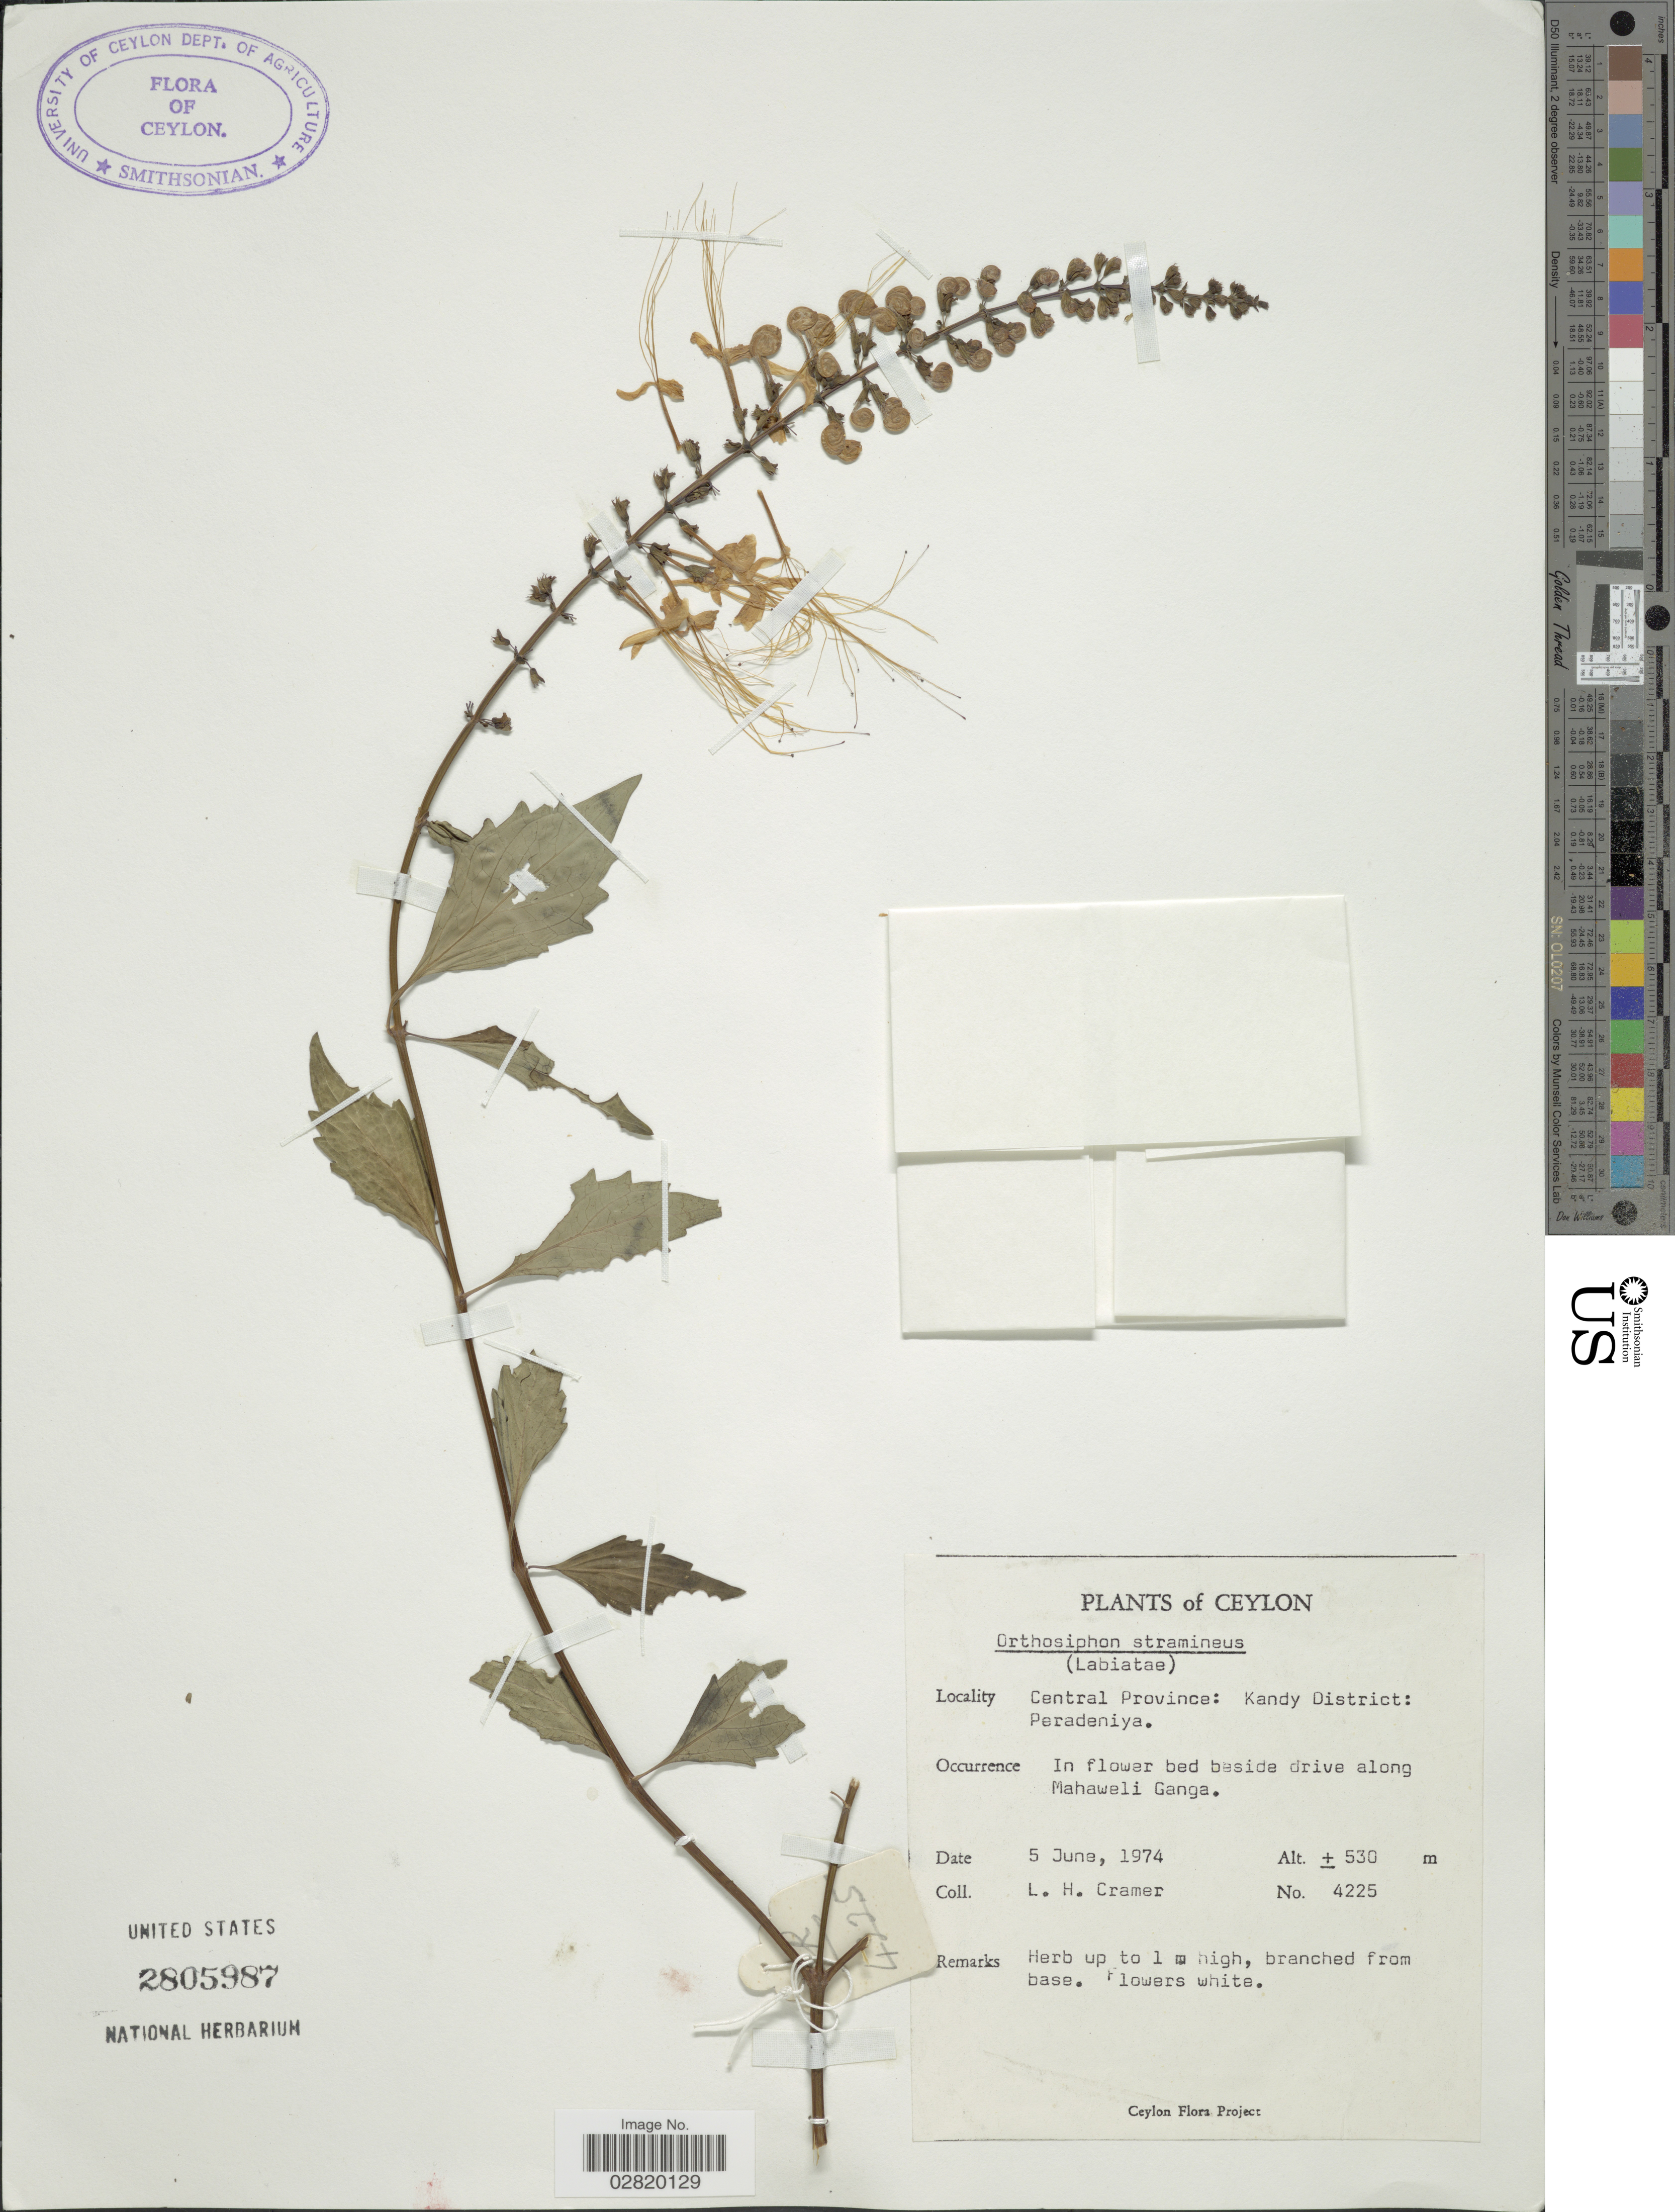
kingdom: Plantae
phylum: Tracheophyta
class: Magnoliopsida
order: Lamiales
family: Lamiaceae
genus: Orthosiphon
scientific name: Orthosiphon stamineus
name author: Benth.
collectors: L. H. Cramer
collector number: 4225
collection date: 1974-06-05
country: Sri Lanka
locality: Central Province, Kandy District, Peradeniya, in flower bed beside drive along Mahaweli Ganga.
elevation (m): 530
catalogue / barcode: US 2805987